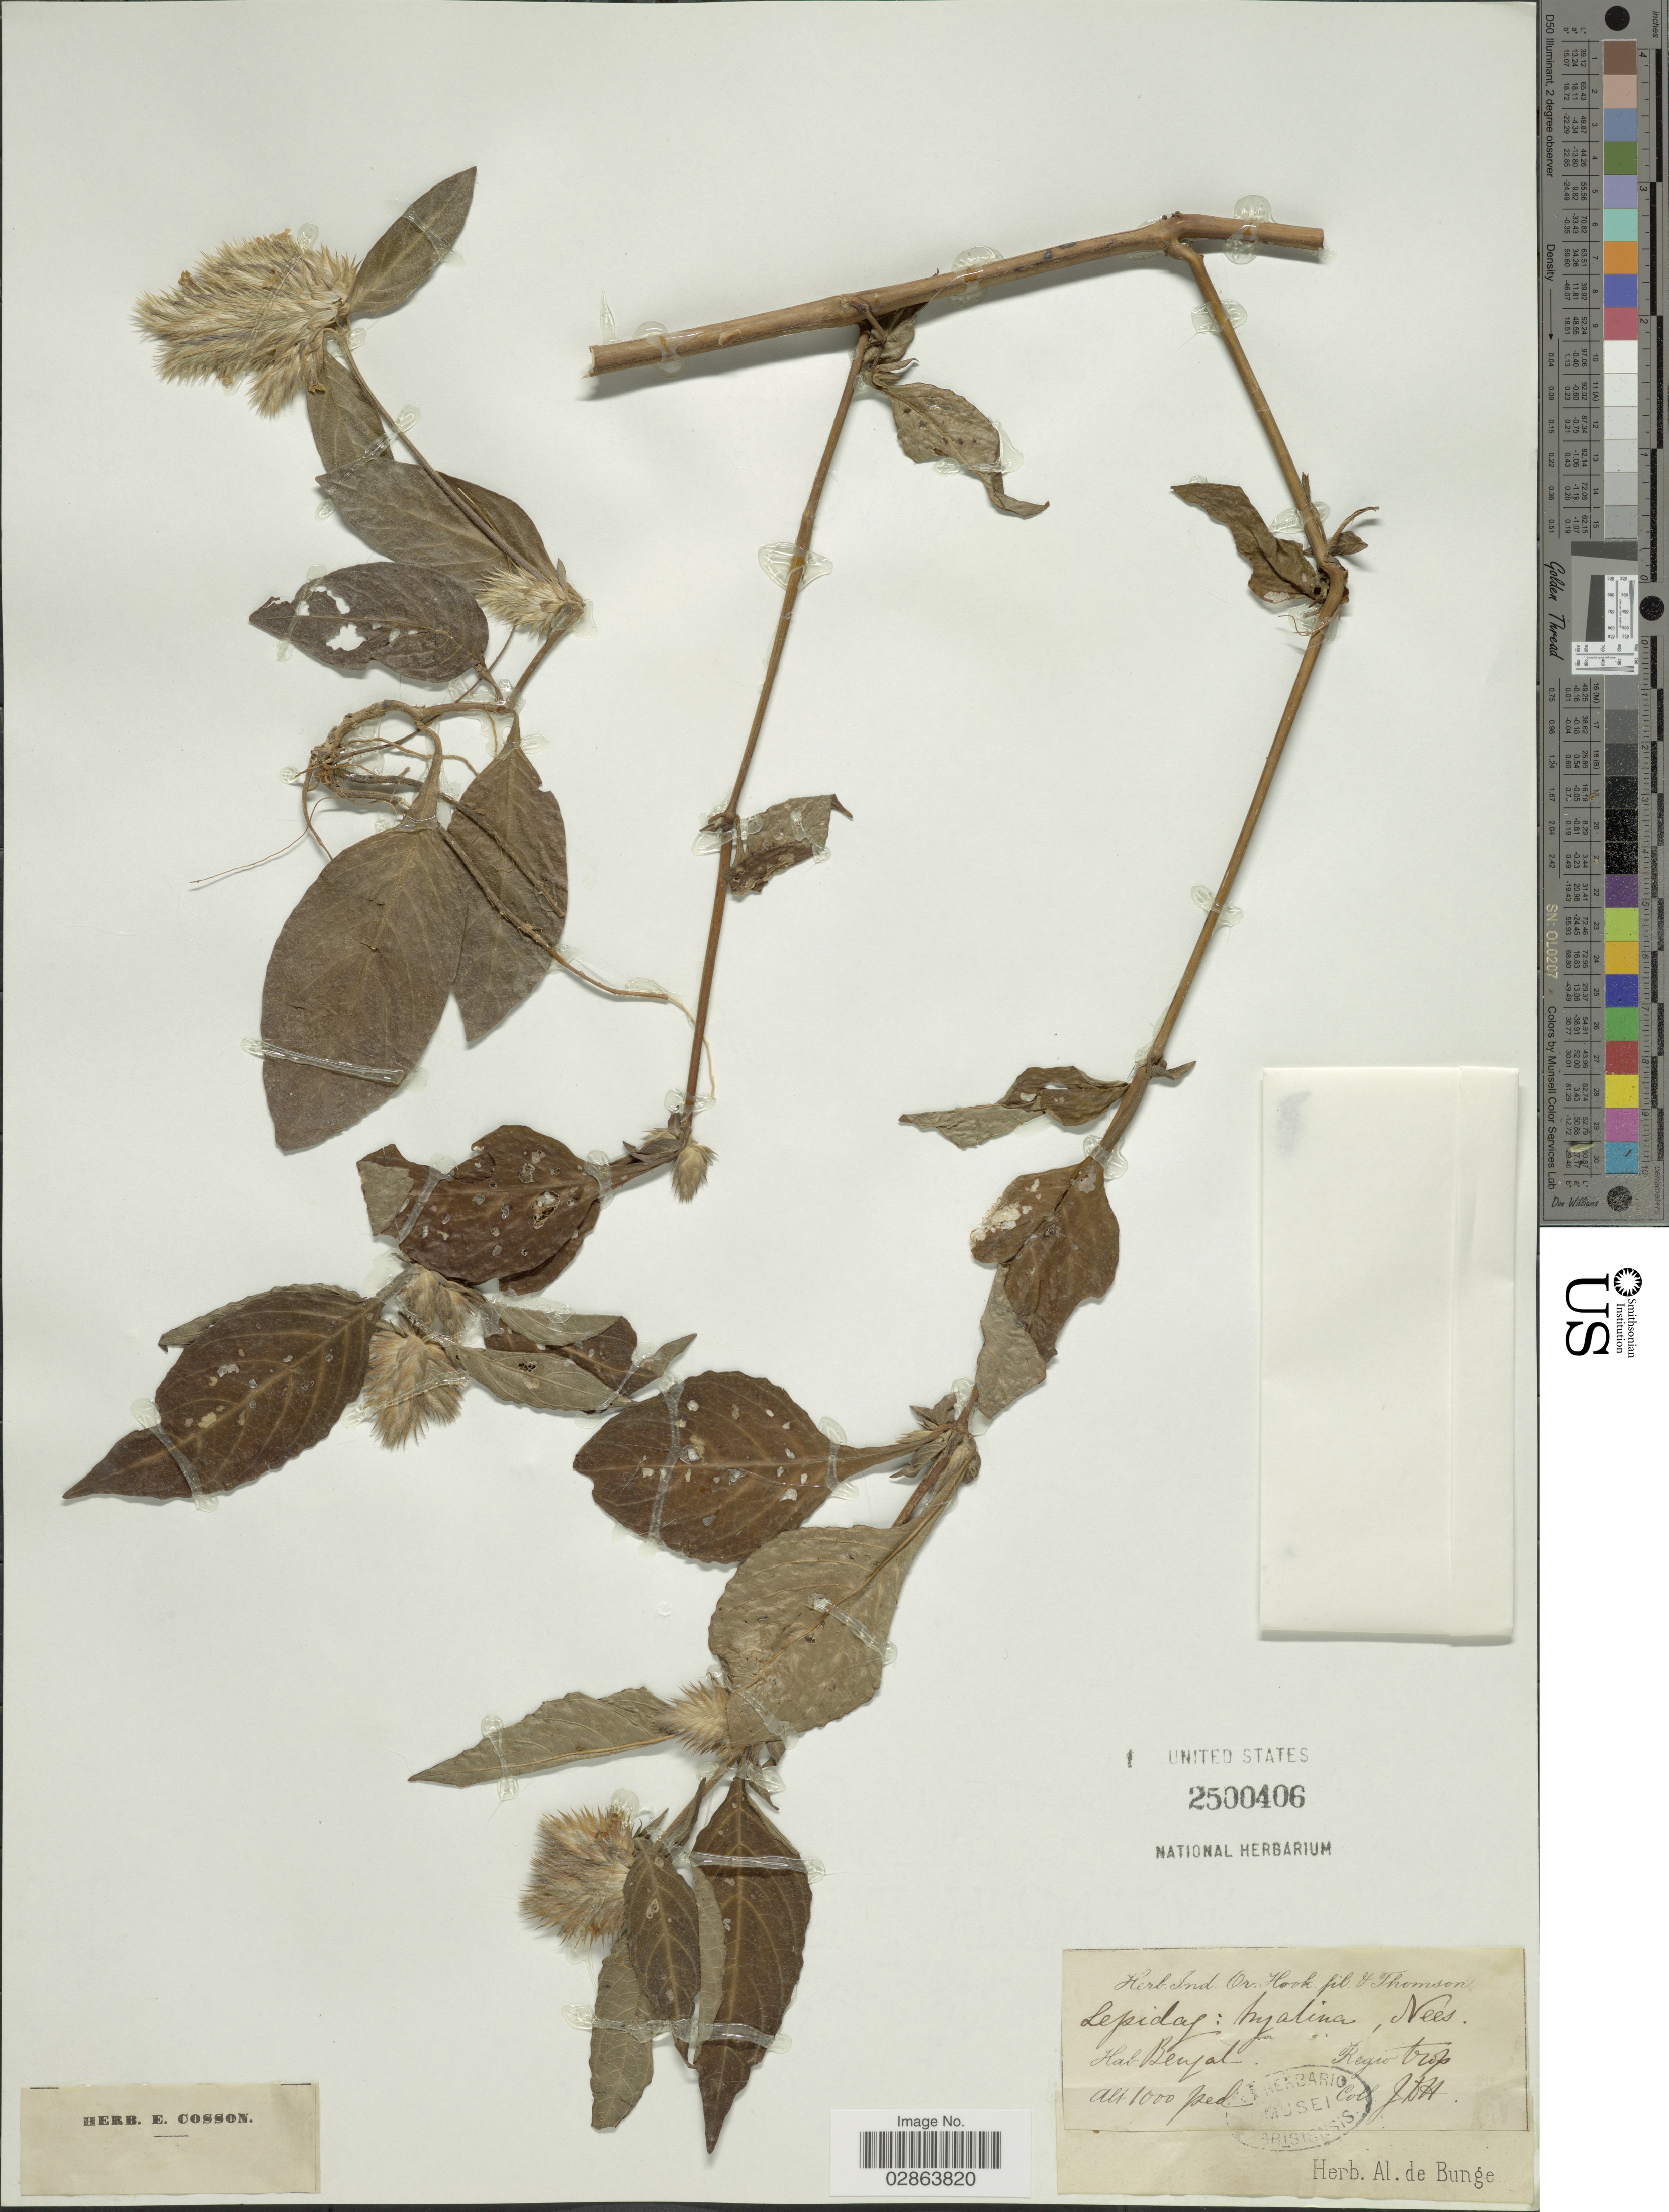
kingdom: Plantae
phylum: Tracheophyta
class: Magnoliopsida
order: Lamiales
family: Acanthaceae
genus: Lepidagathis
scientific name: Lepidagathis incurva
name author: Buch.-Ham. ex D. Don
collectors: J. D. Hooker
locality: Bengal. Regio trop.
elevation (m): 305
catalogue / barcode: US 2500406